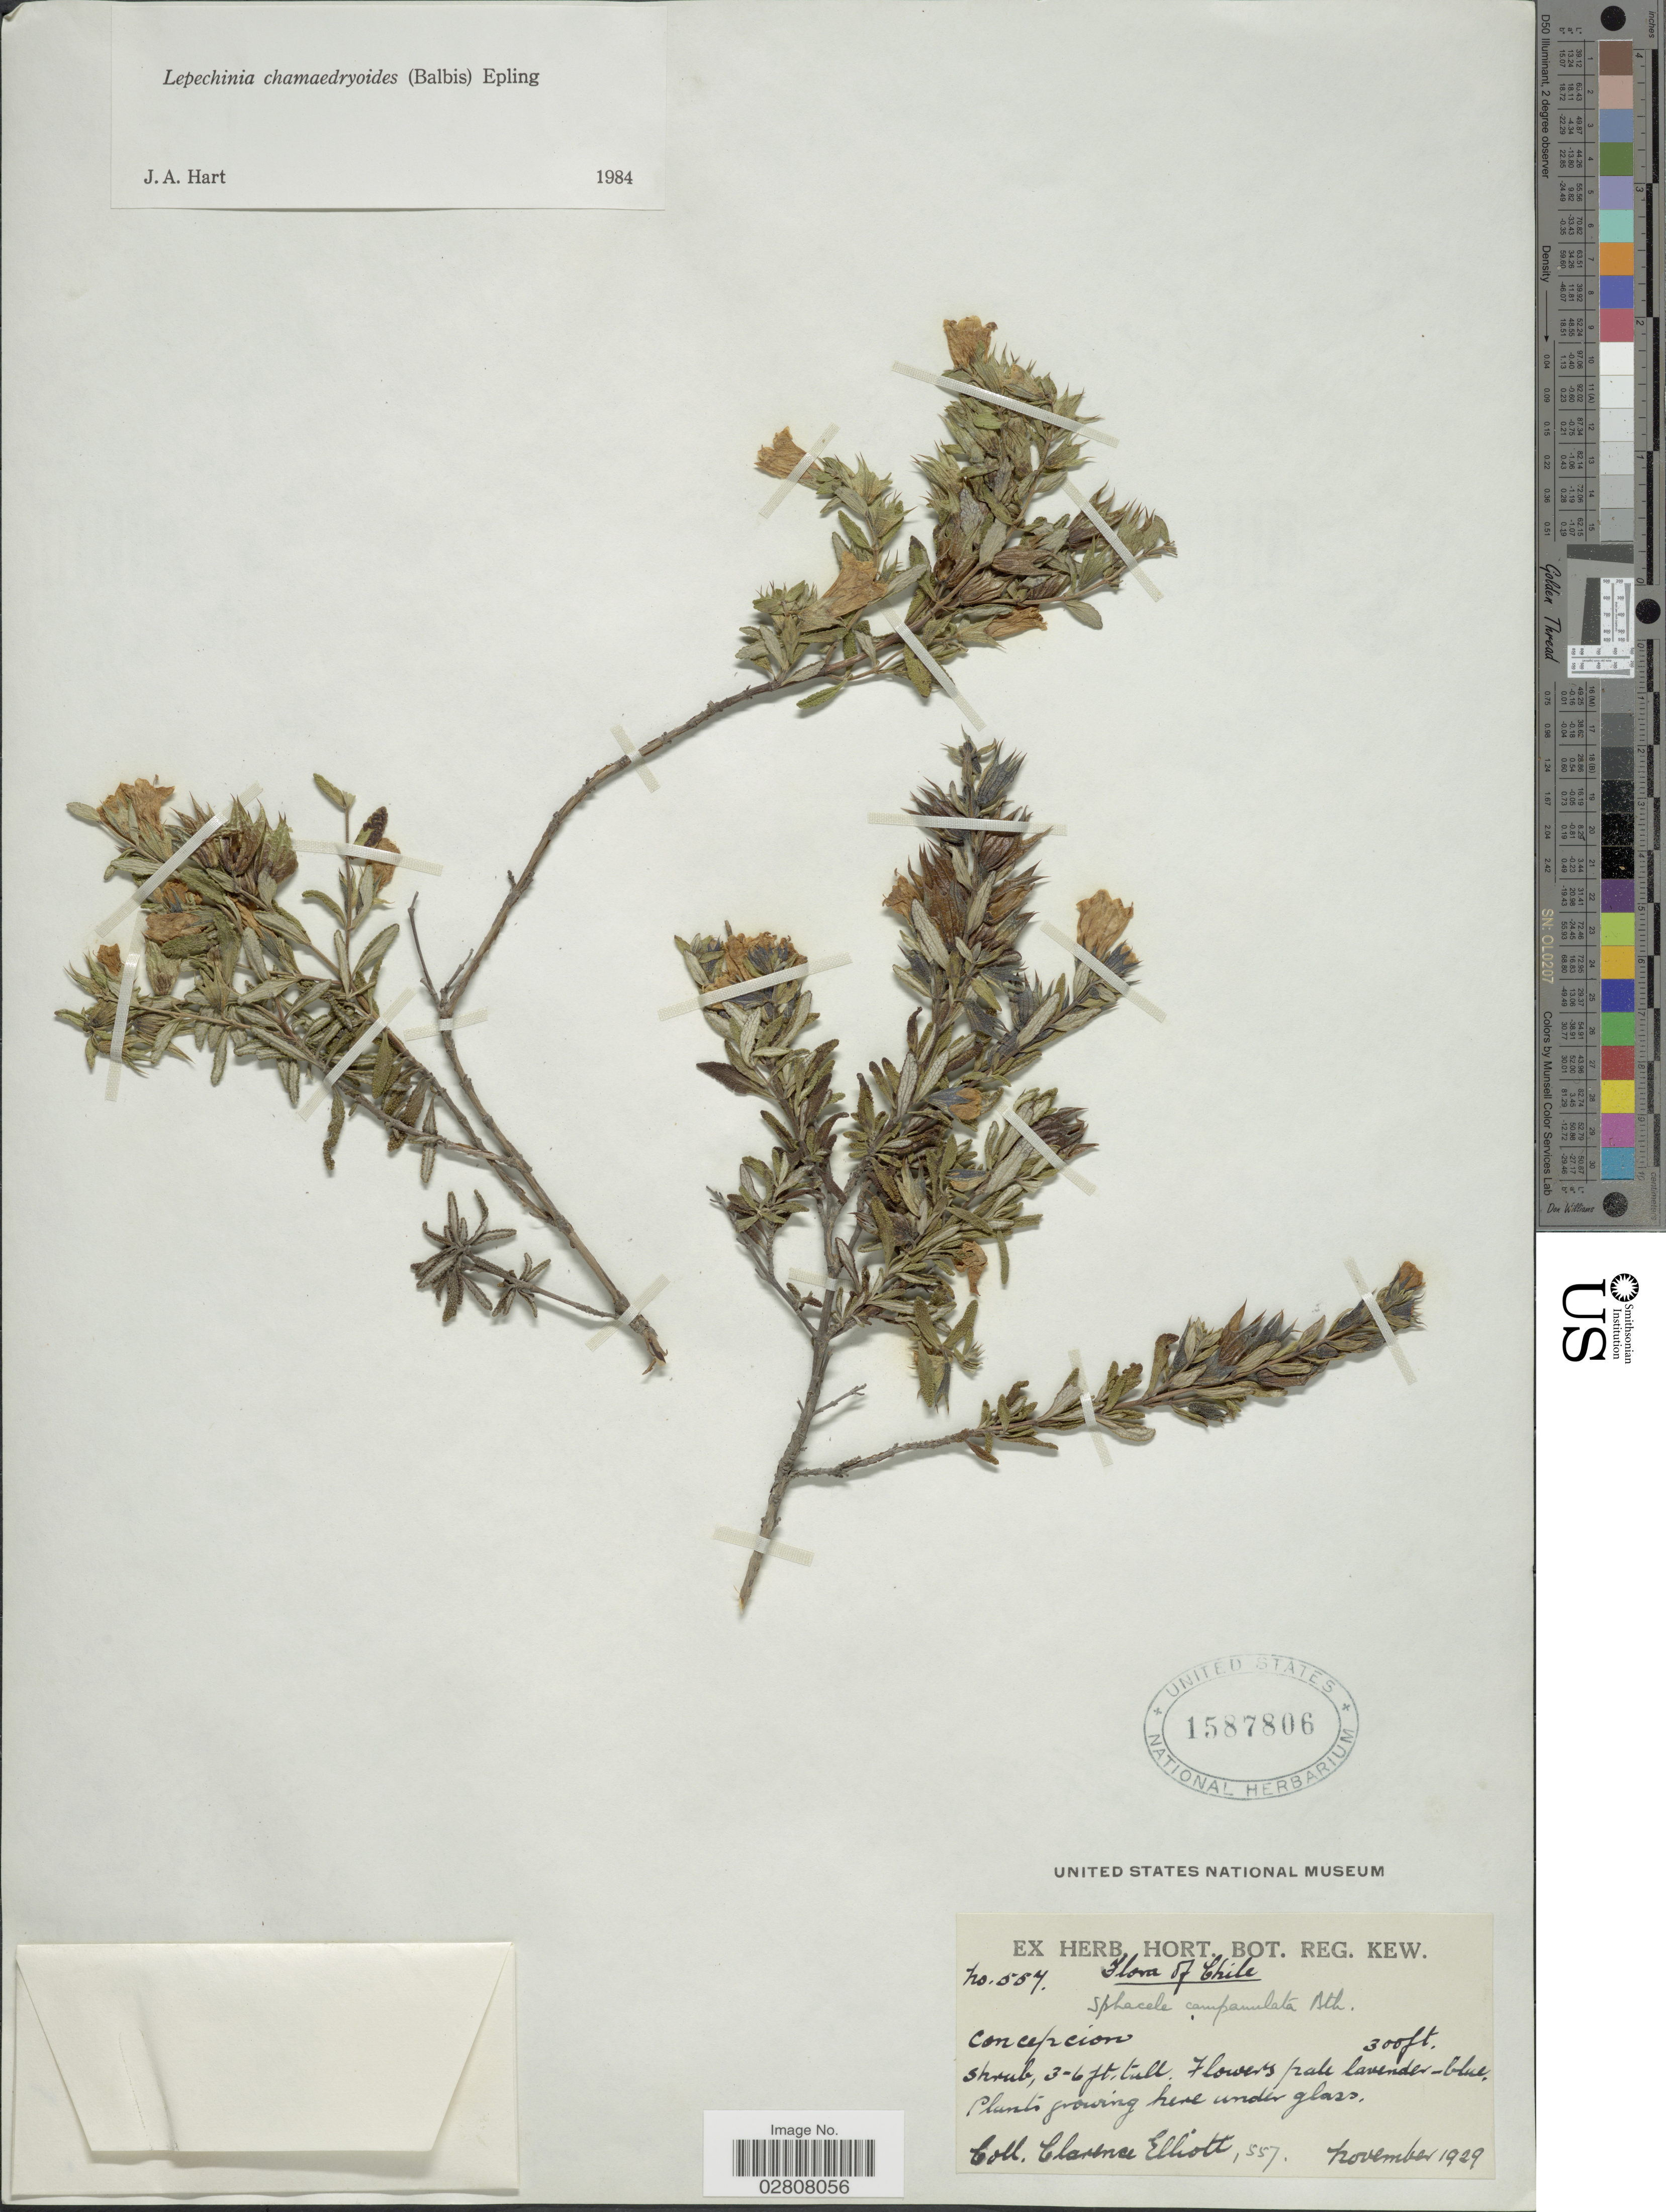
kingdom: Plantae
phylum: Tracheophyta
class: Magnoliopsida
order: Lamiales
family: Lamiaceae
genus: Lepechinia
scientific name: Lepechinia chamaedryoides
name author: (Balb.) Epling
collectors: C. Elliott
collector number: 557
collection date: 1929-11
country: Chile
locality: Concepcion.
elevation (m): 91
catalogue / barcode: US 1587806